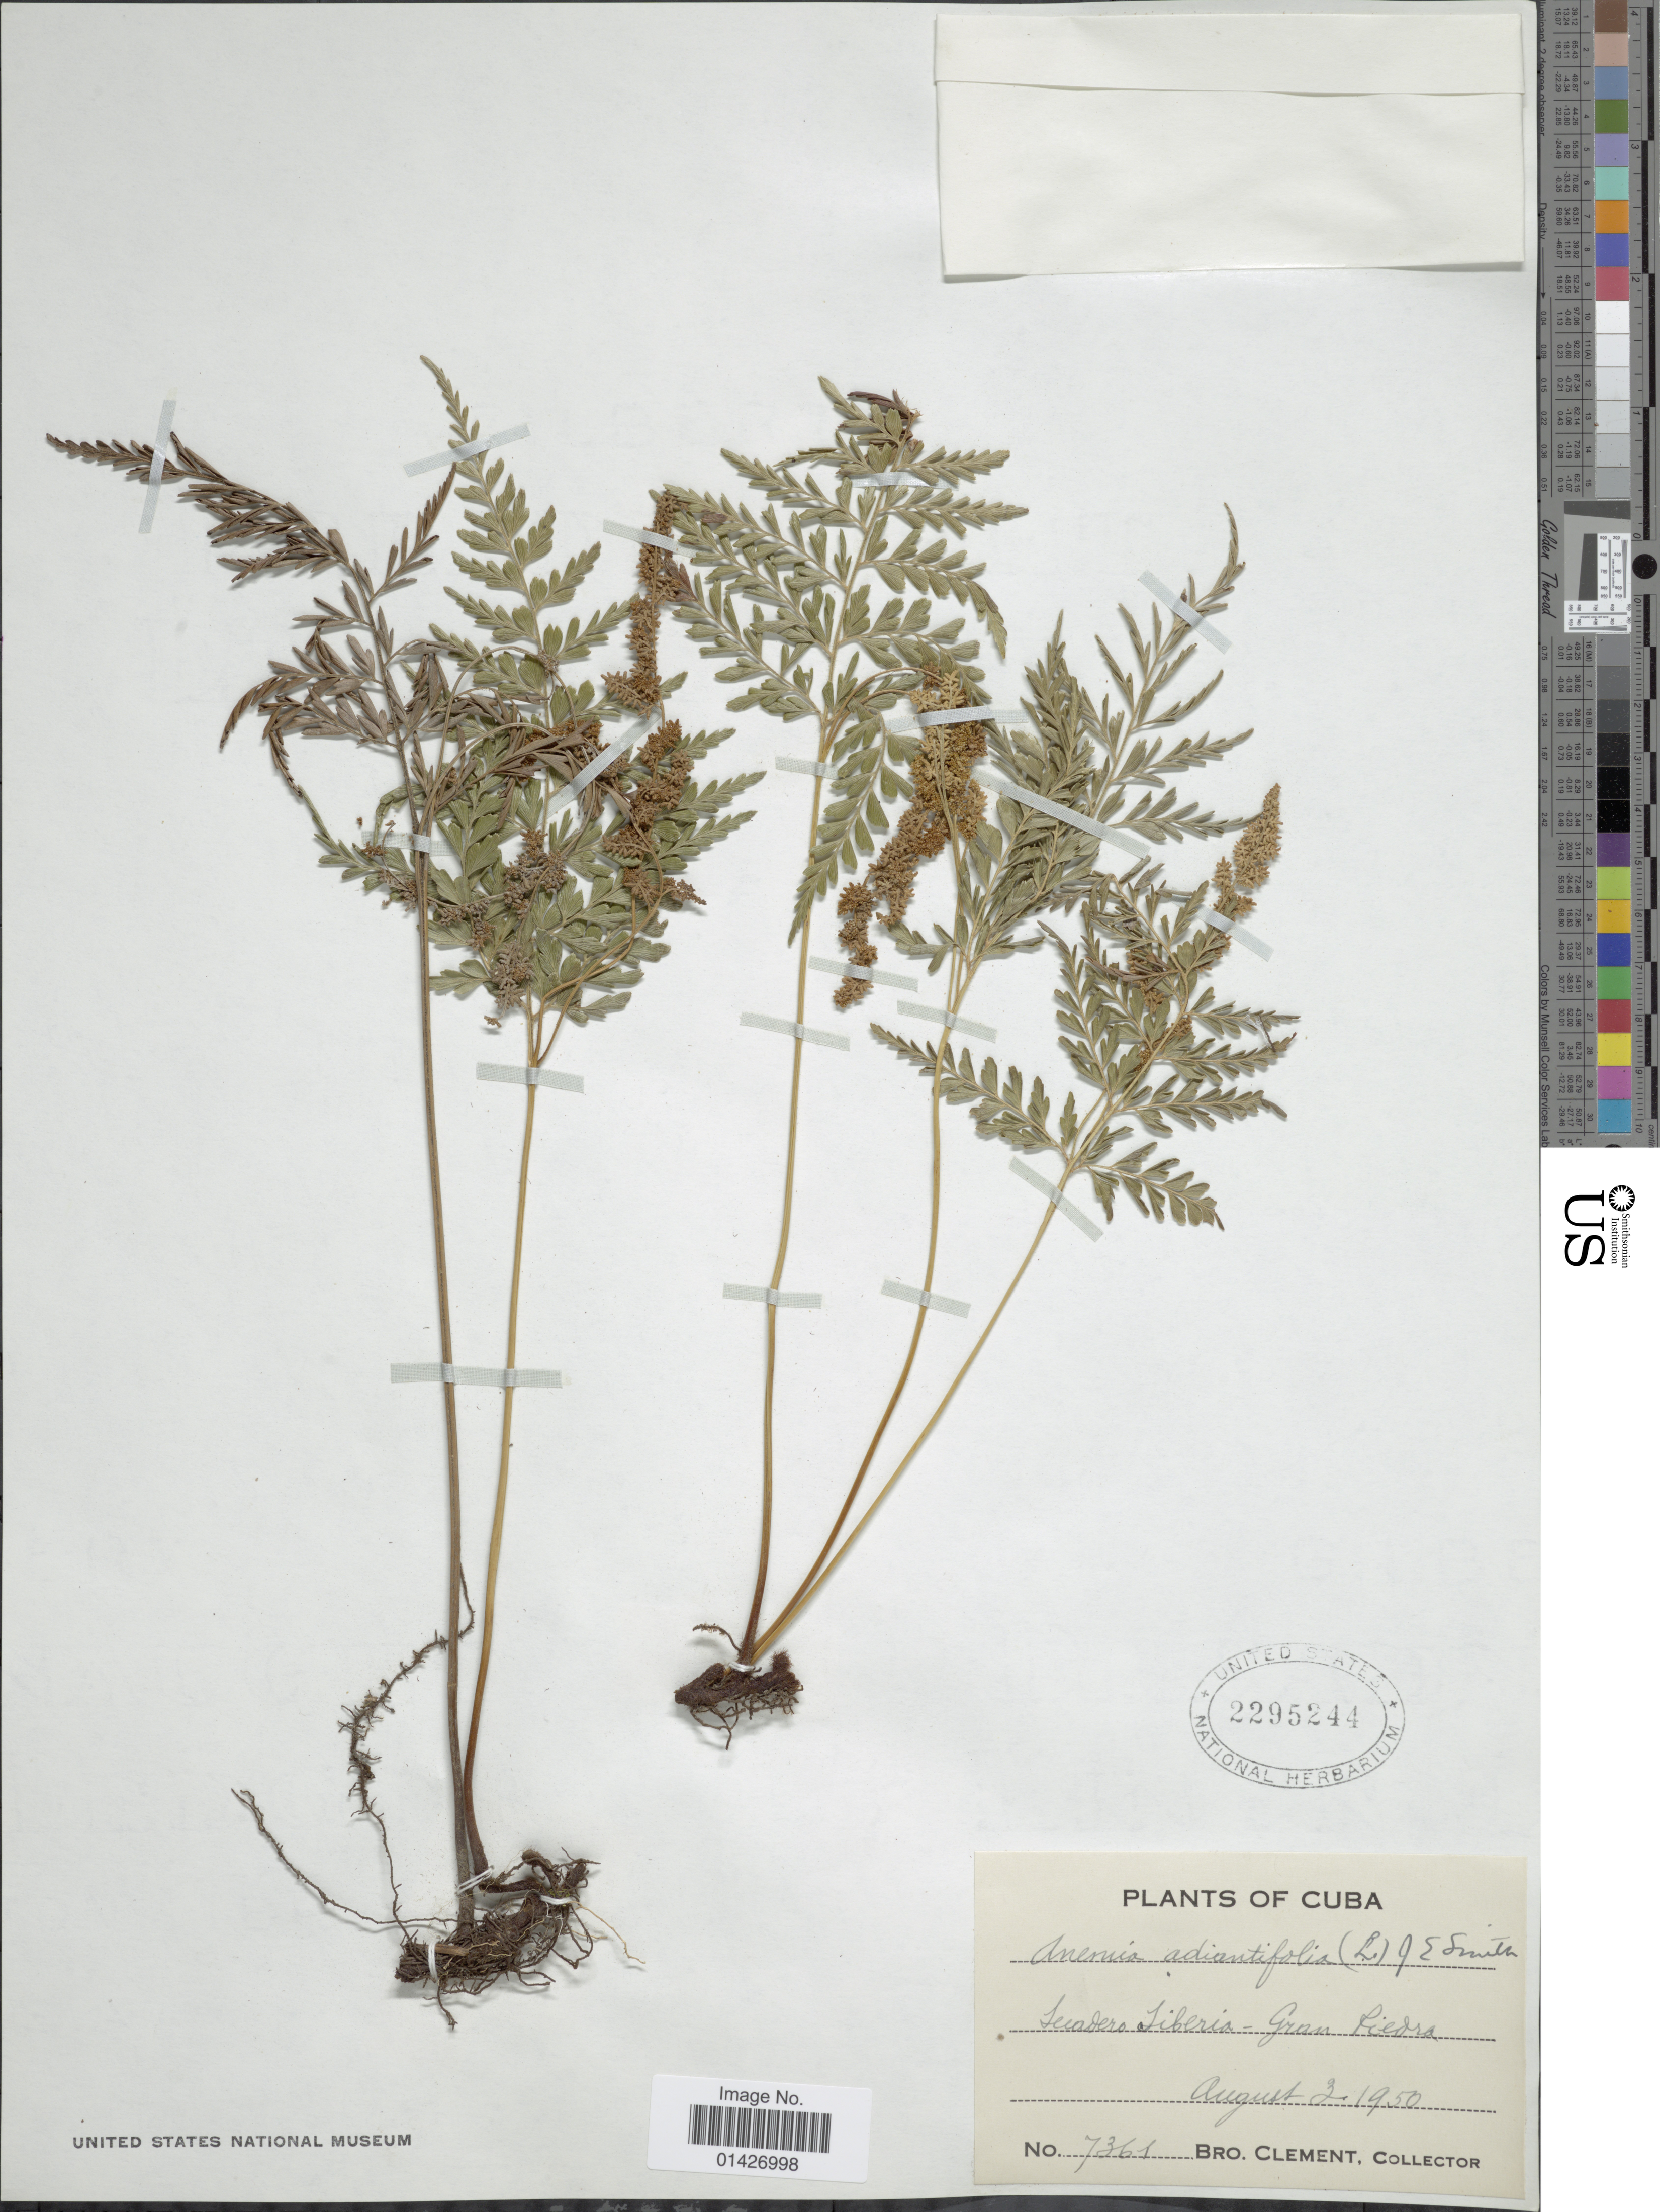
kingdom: Plantae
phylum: Tracheophyta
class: Polypodiopsida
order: Schizaeales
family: Anemiaceae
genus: Anemia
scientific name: Anemia adiantifolia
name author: (L.) Sw.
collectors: B. Clement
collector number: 7361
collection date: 1950-08-03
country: Cuba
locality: Secadero Siberia- Gran Piedra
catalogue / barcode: US 2295244